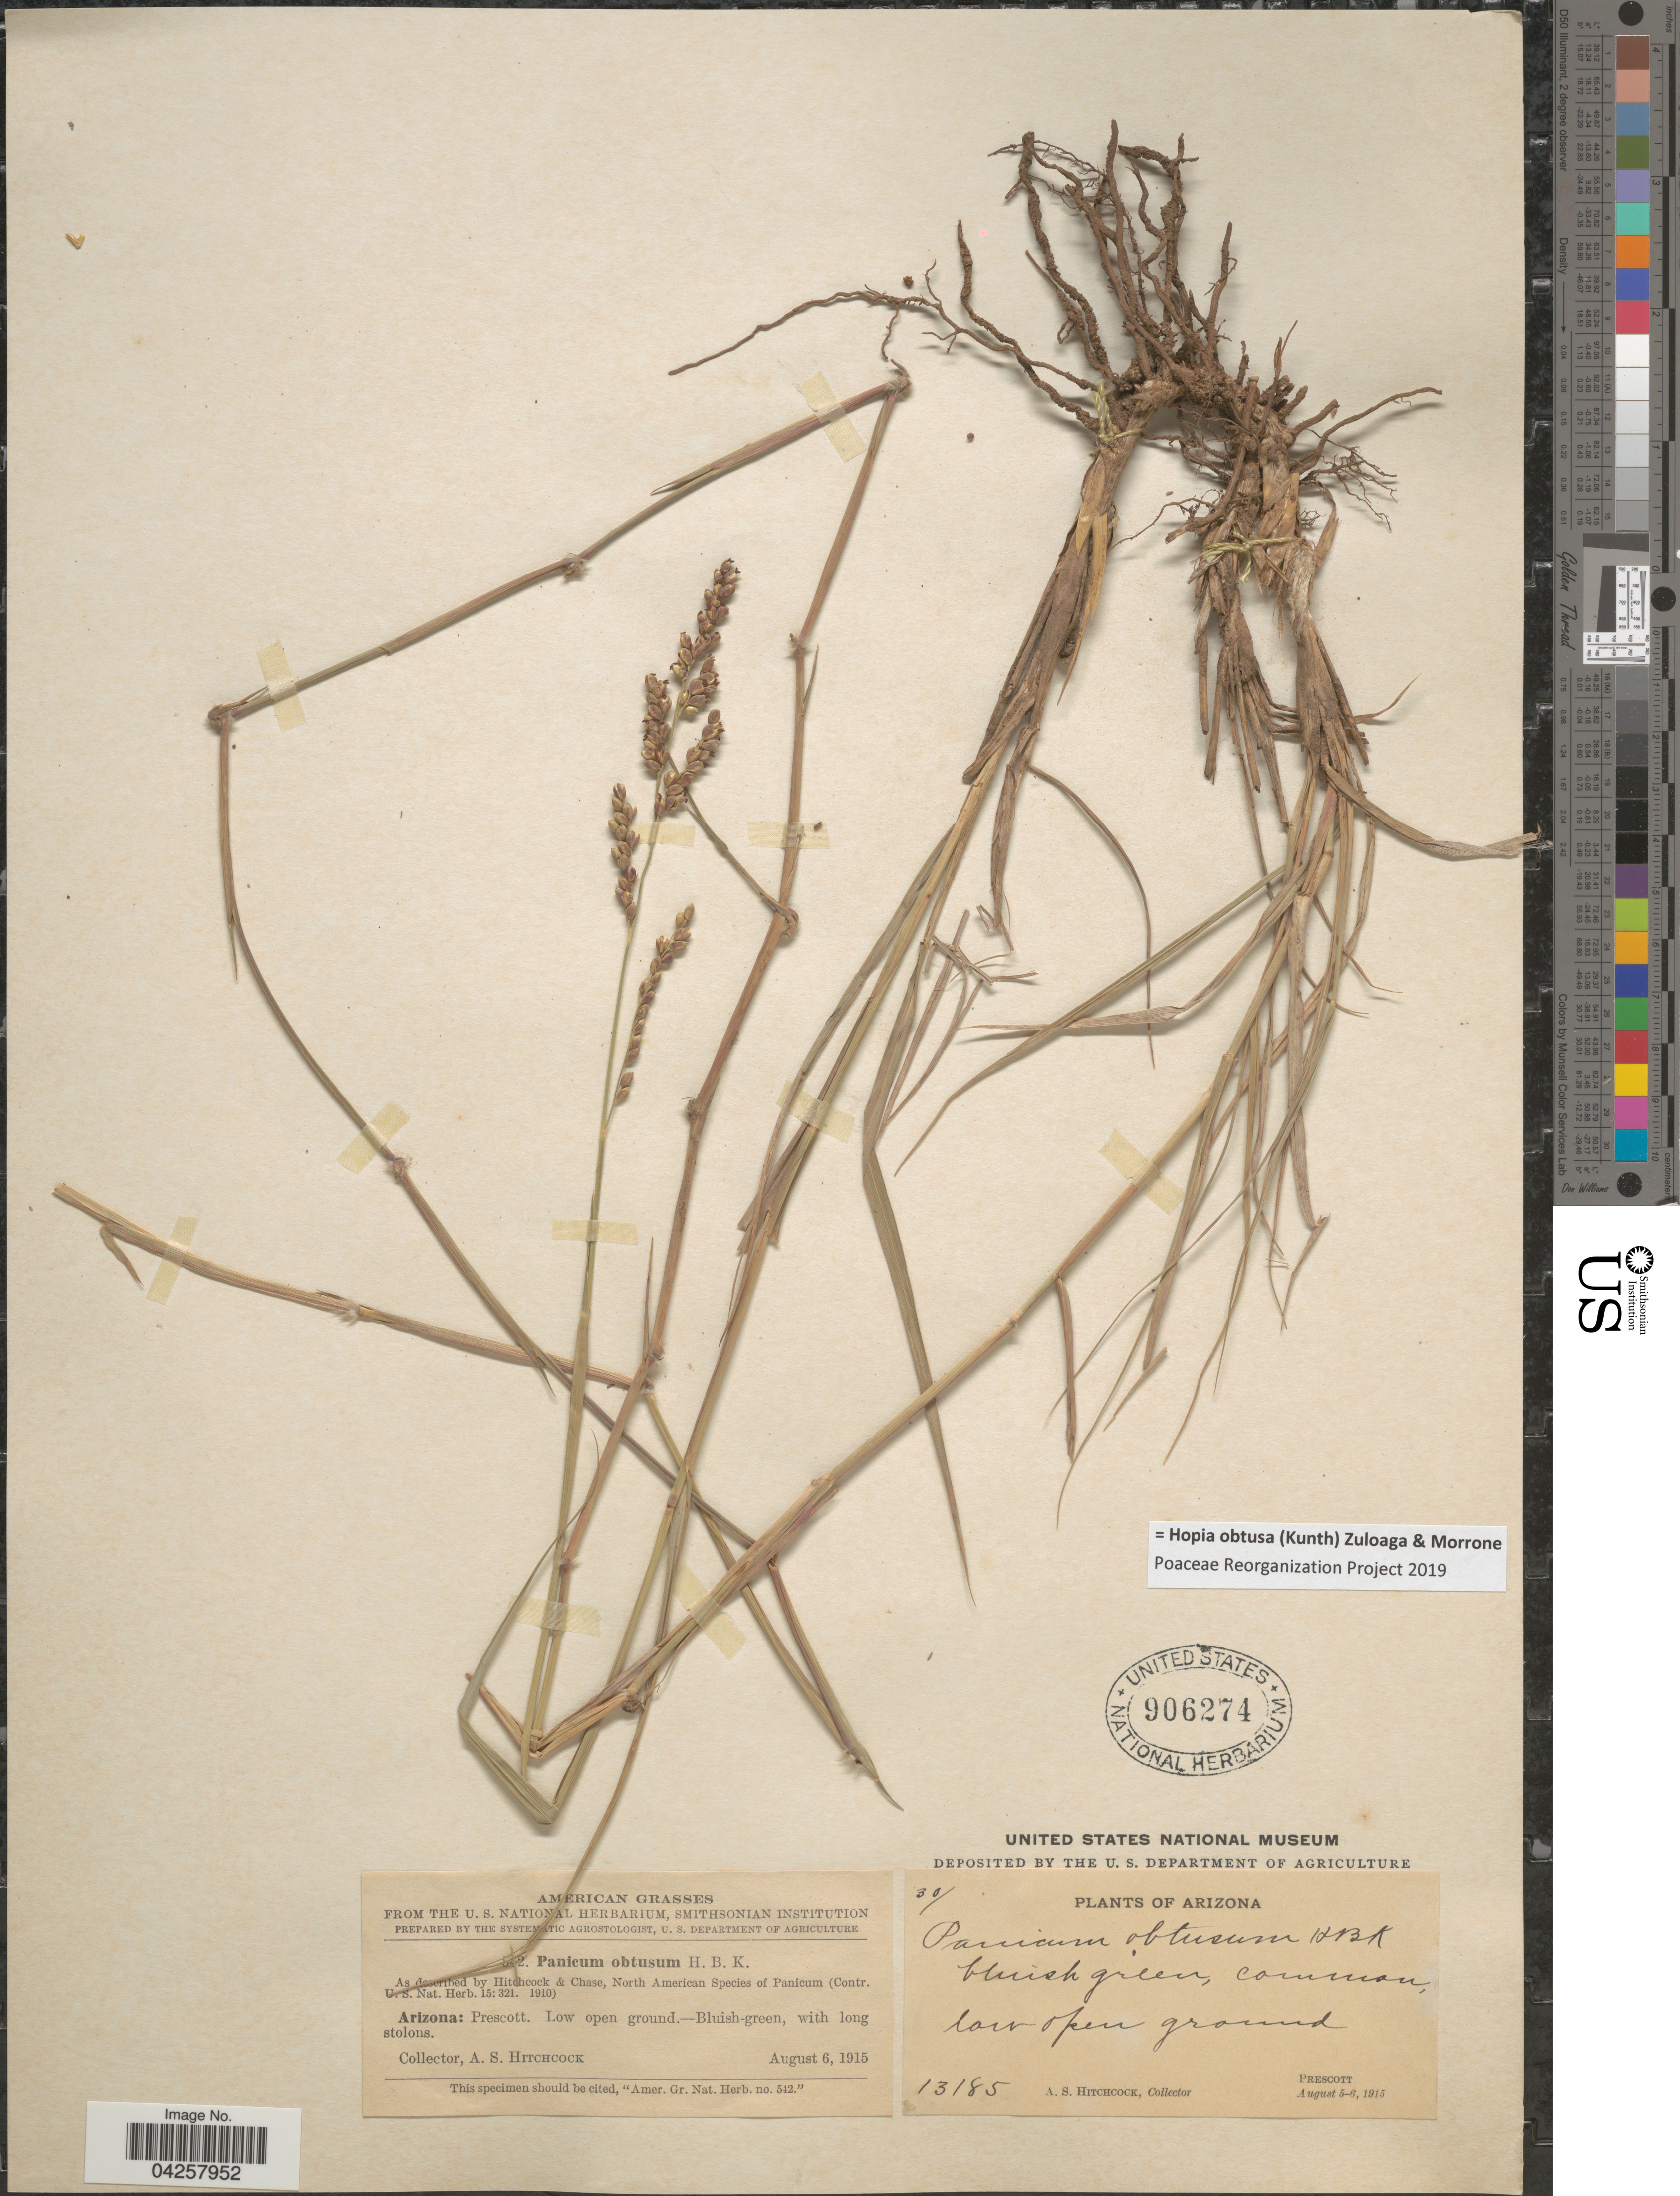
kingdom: Plantae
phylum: Tracheophyta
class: Liliopsida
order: Poales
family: Poaceae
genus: Hopia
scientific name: Hopia obtusa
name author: (Kunth) Zuloaga & Morrone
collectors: A. S. Hitchcock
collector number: !2/13185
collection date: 1915-08-06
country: United States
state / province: Arizona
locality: Prescott.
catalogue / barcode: US 906274